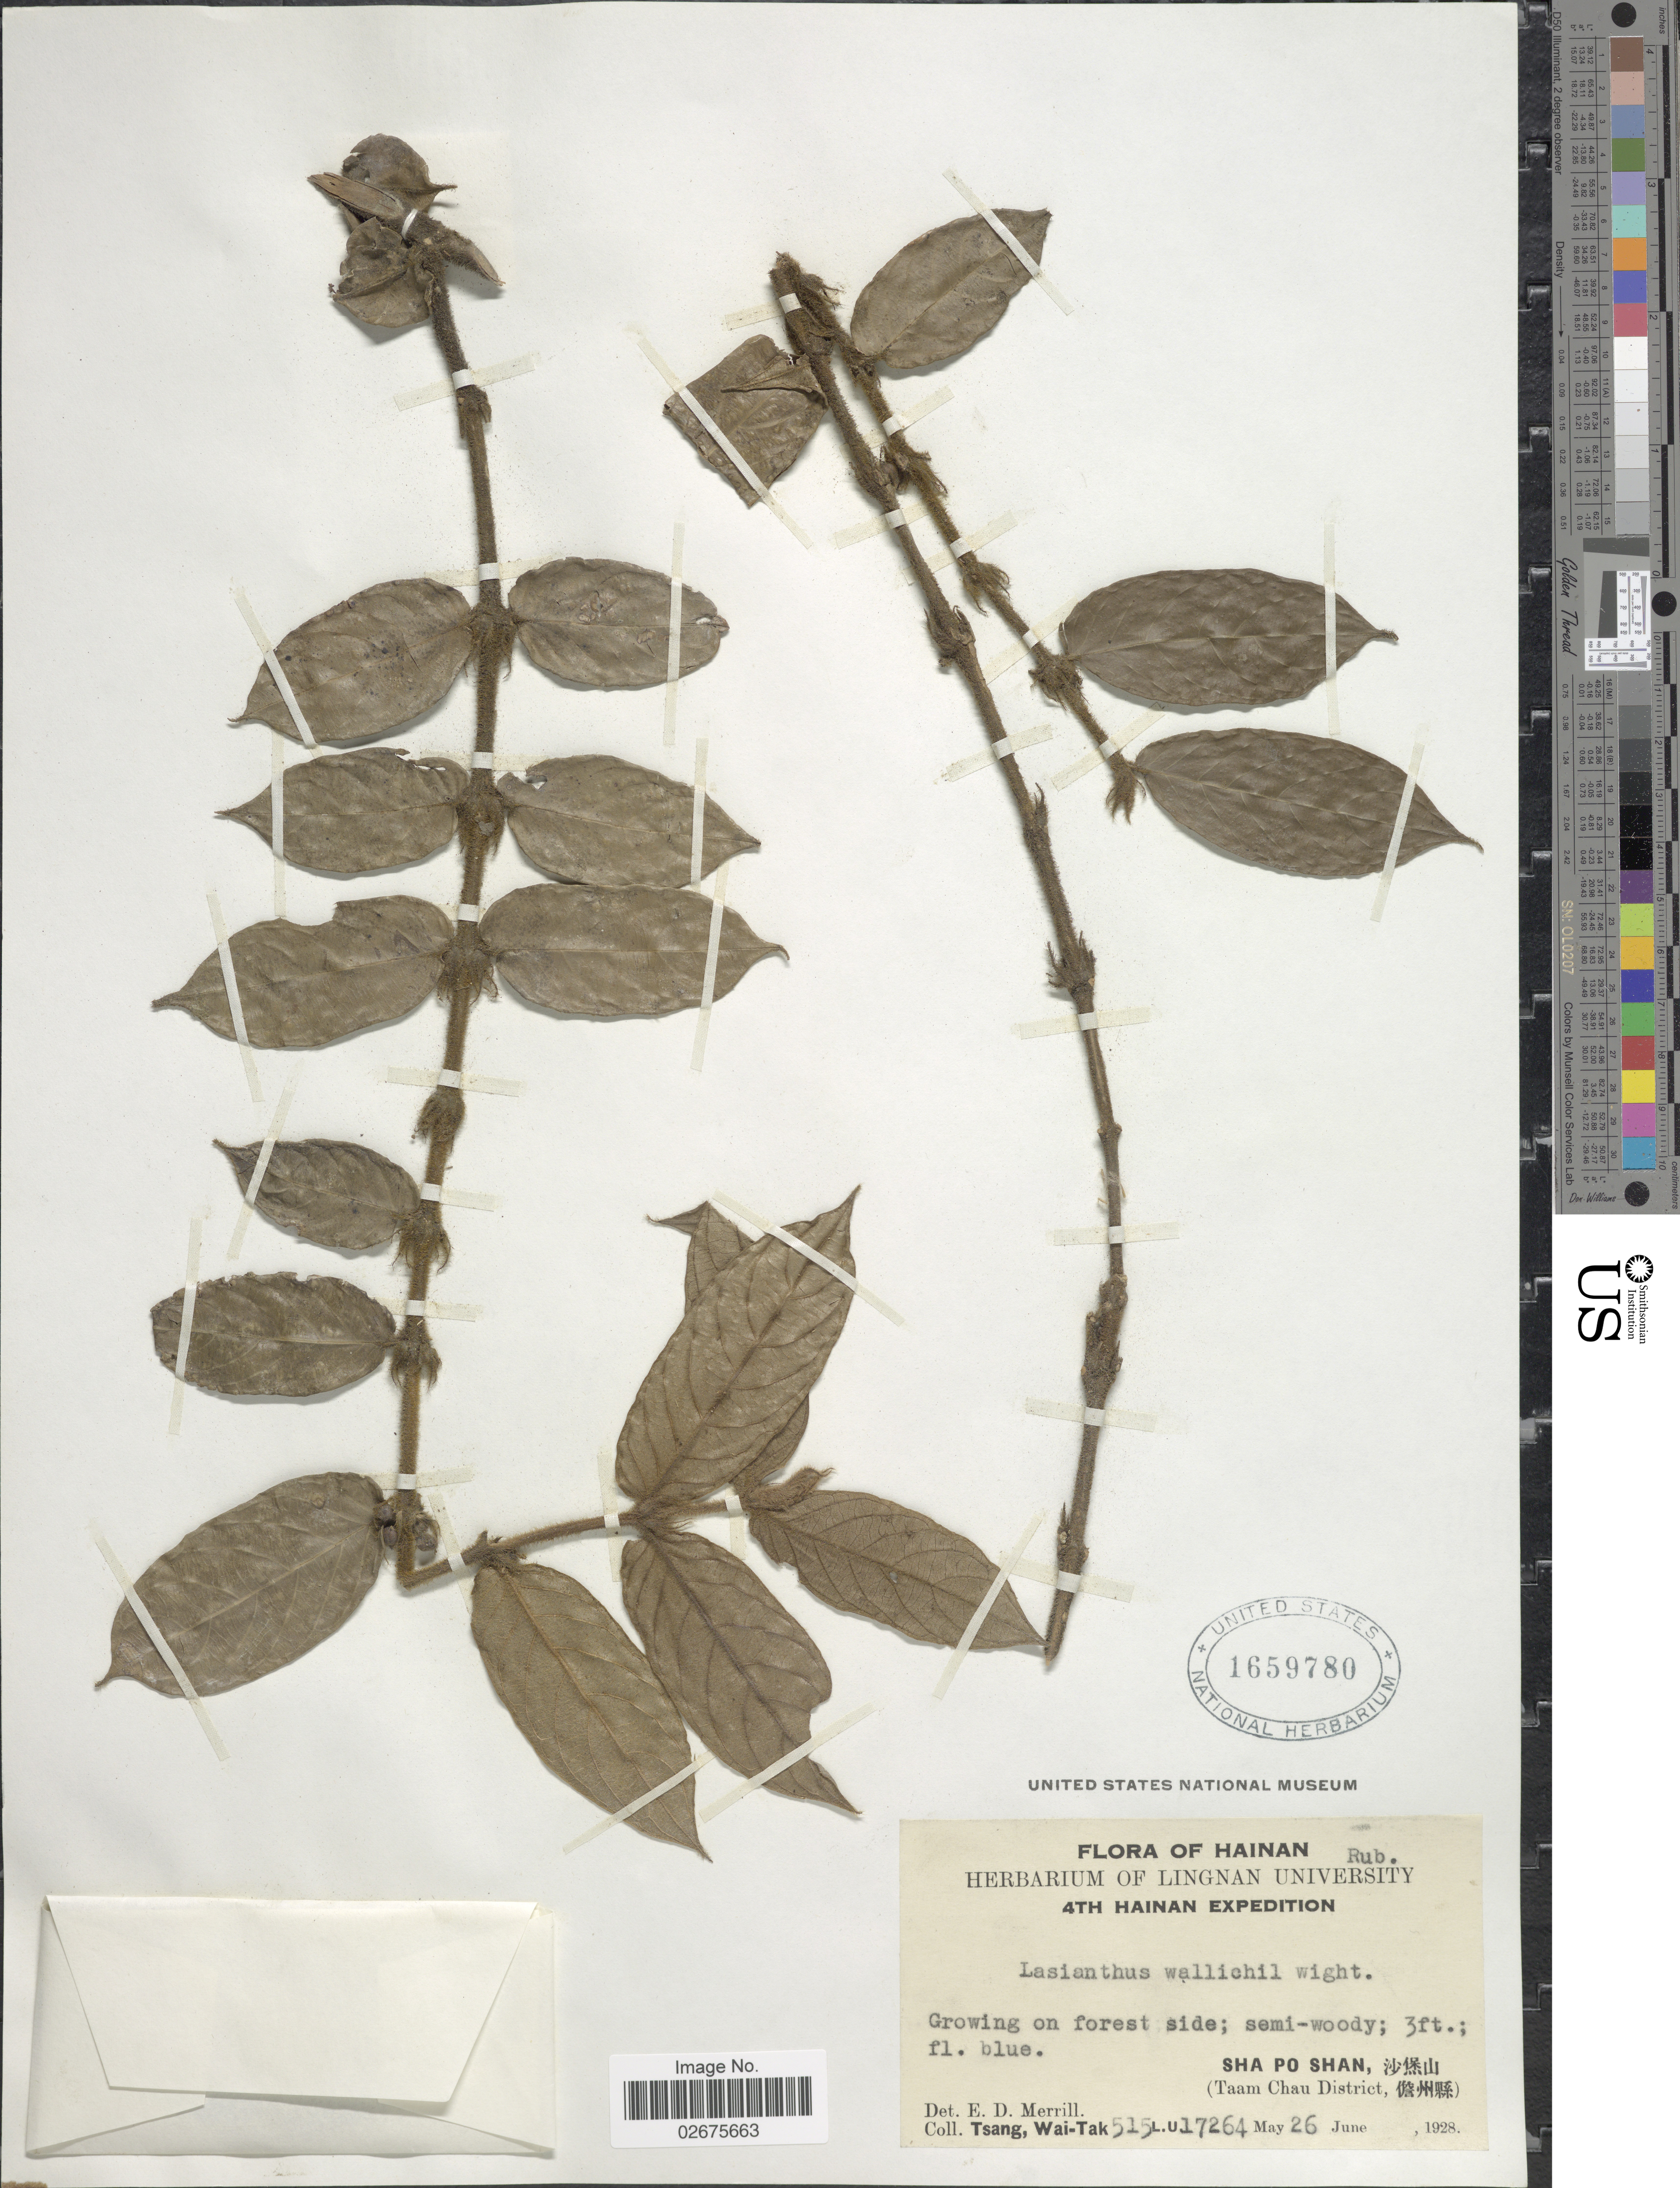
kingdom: Plantae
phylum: Tracheophyta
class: Magnoliopsida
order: Gentianales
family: Rubiaceae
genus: Lasianthus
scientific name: Lasianthus attenuatus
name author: Jack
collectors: W. T. Tsang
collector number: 515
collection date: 1928-05-26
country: China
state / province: Hainan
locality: Sha Po Shan (Taam Chau District)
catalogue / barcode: US 1659780